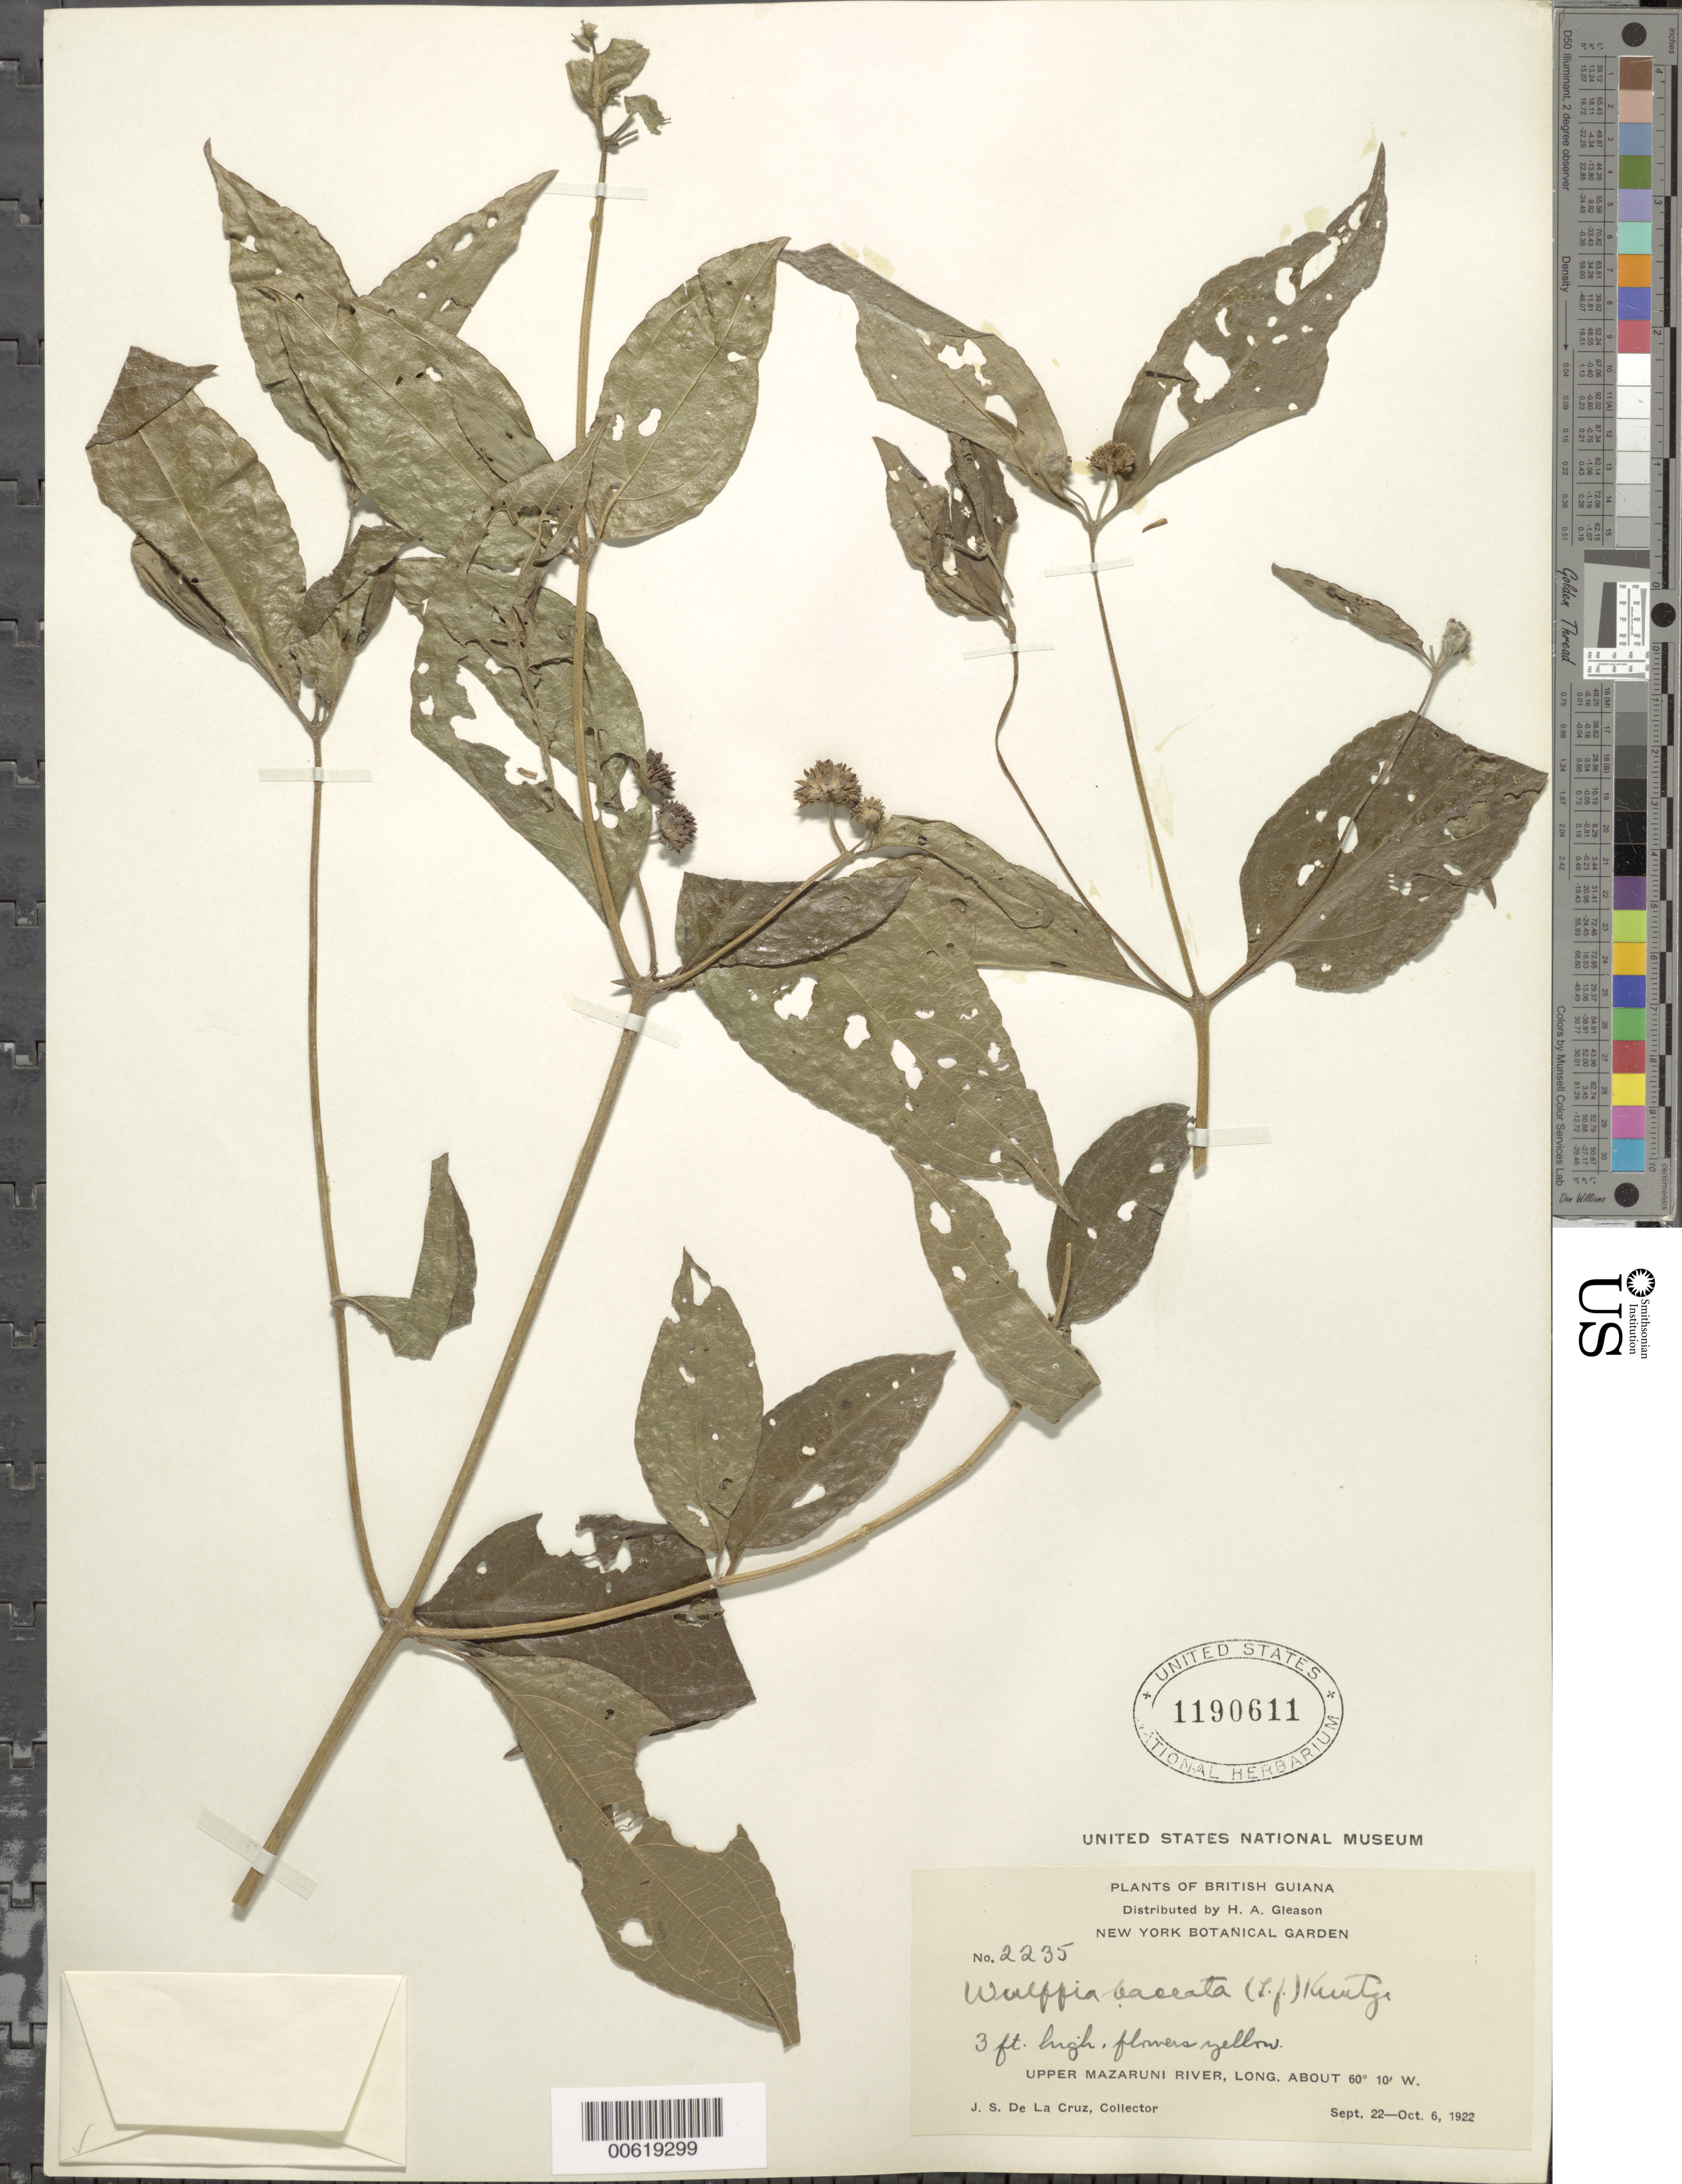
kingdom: Plantae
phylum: Tracheophyta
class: Magnoliopsida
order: Asterales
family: Asteraceae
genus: Wulffia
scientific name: Wulffia baccata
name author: (L. f.) Kuntze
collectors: J. S. de la Cruz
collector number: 2235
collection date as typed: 22-Sep-22 to 6-Oct-22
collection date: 1922-09-22/1922-10-06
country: Guyana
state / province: Cuyuni-Mazaruni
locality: Upper Mazaruni R.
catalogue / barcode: US 1190611